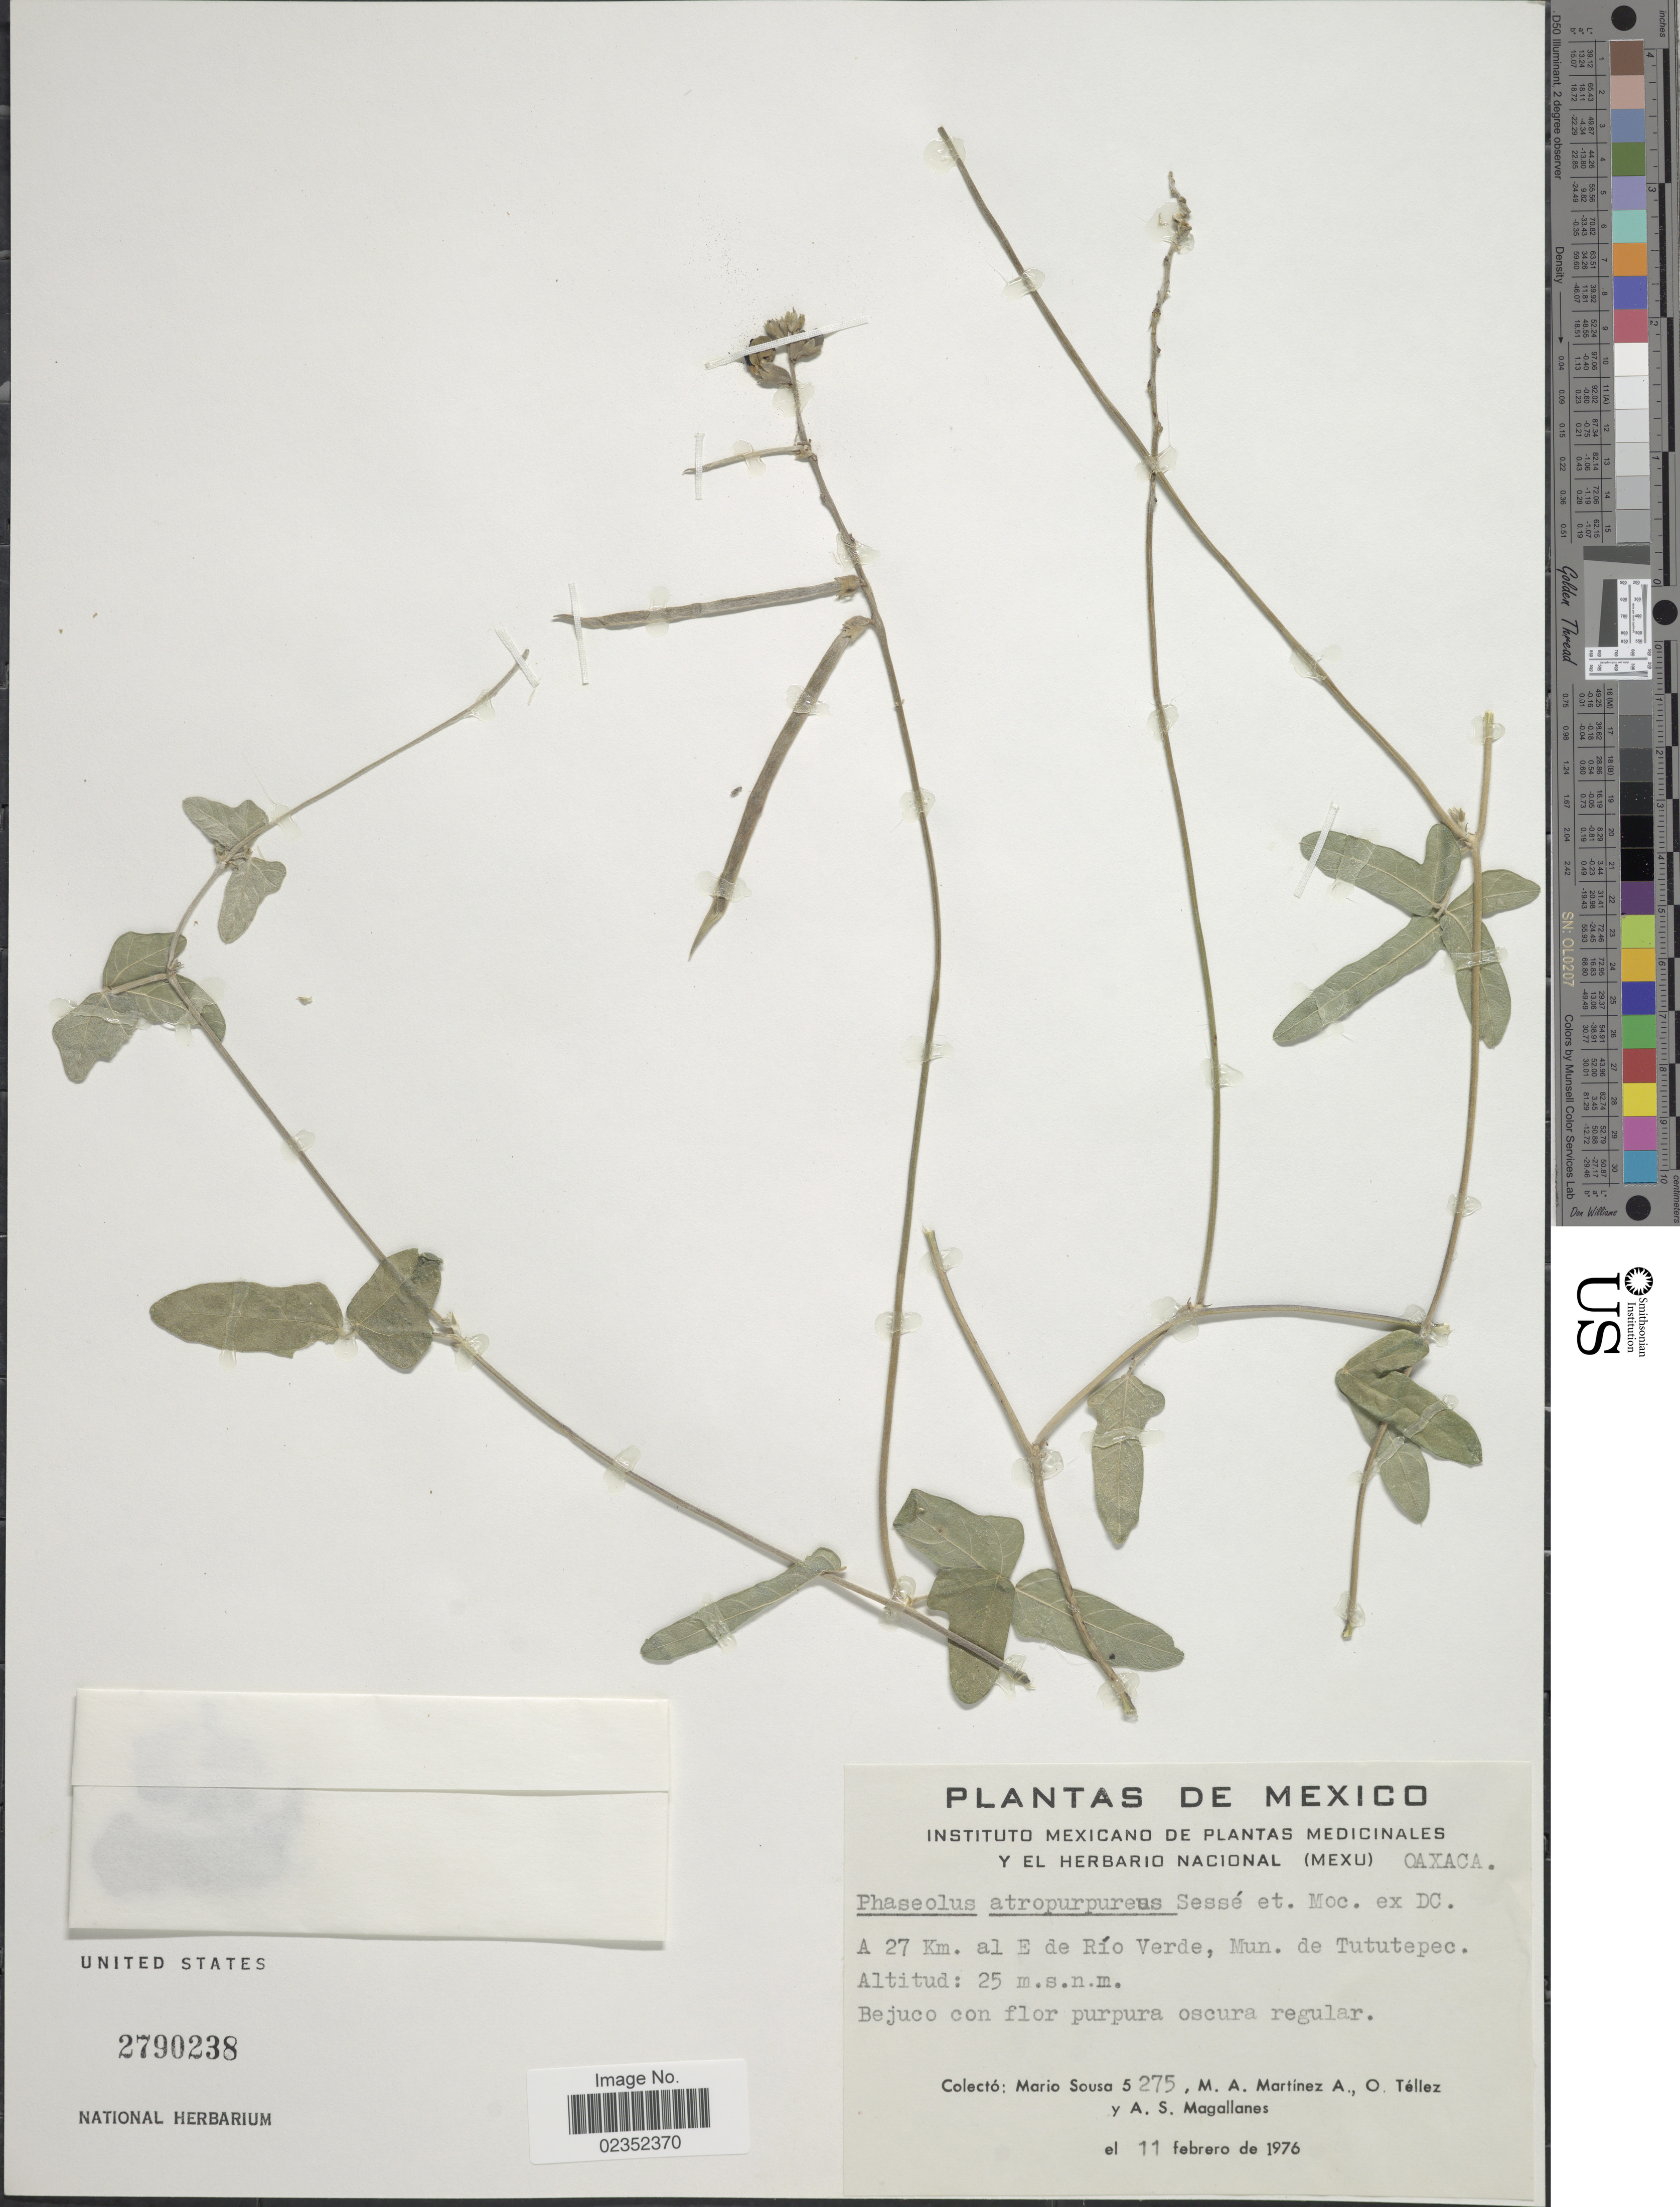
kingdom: Plantae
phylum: Tracheophyta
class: Magnoliopsida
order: Fabales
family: Fabaceae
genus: Macroptilium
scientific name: Macroptilium atropurpureum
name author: (DC.) Urb.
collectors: M. Sousa S., M. A. Martínez Alfaro, O. Tellez & A. Magallanes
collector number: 5275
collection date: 1976-02-11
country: Mexico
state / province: Oaxaca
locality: A 7 Km. al E de Rio Verde, Mun. de Tututepec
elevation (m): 25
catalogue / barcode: US 2790238